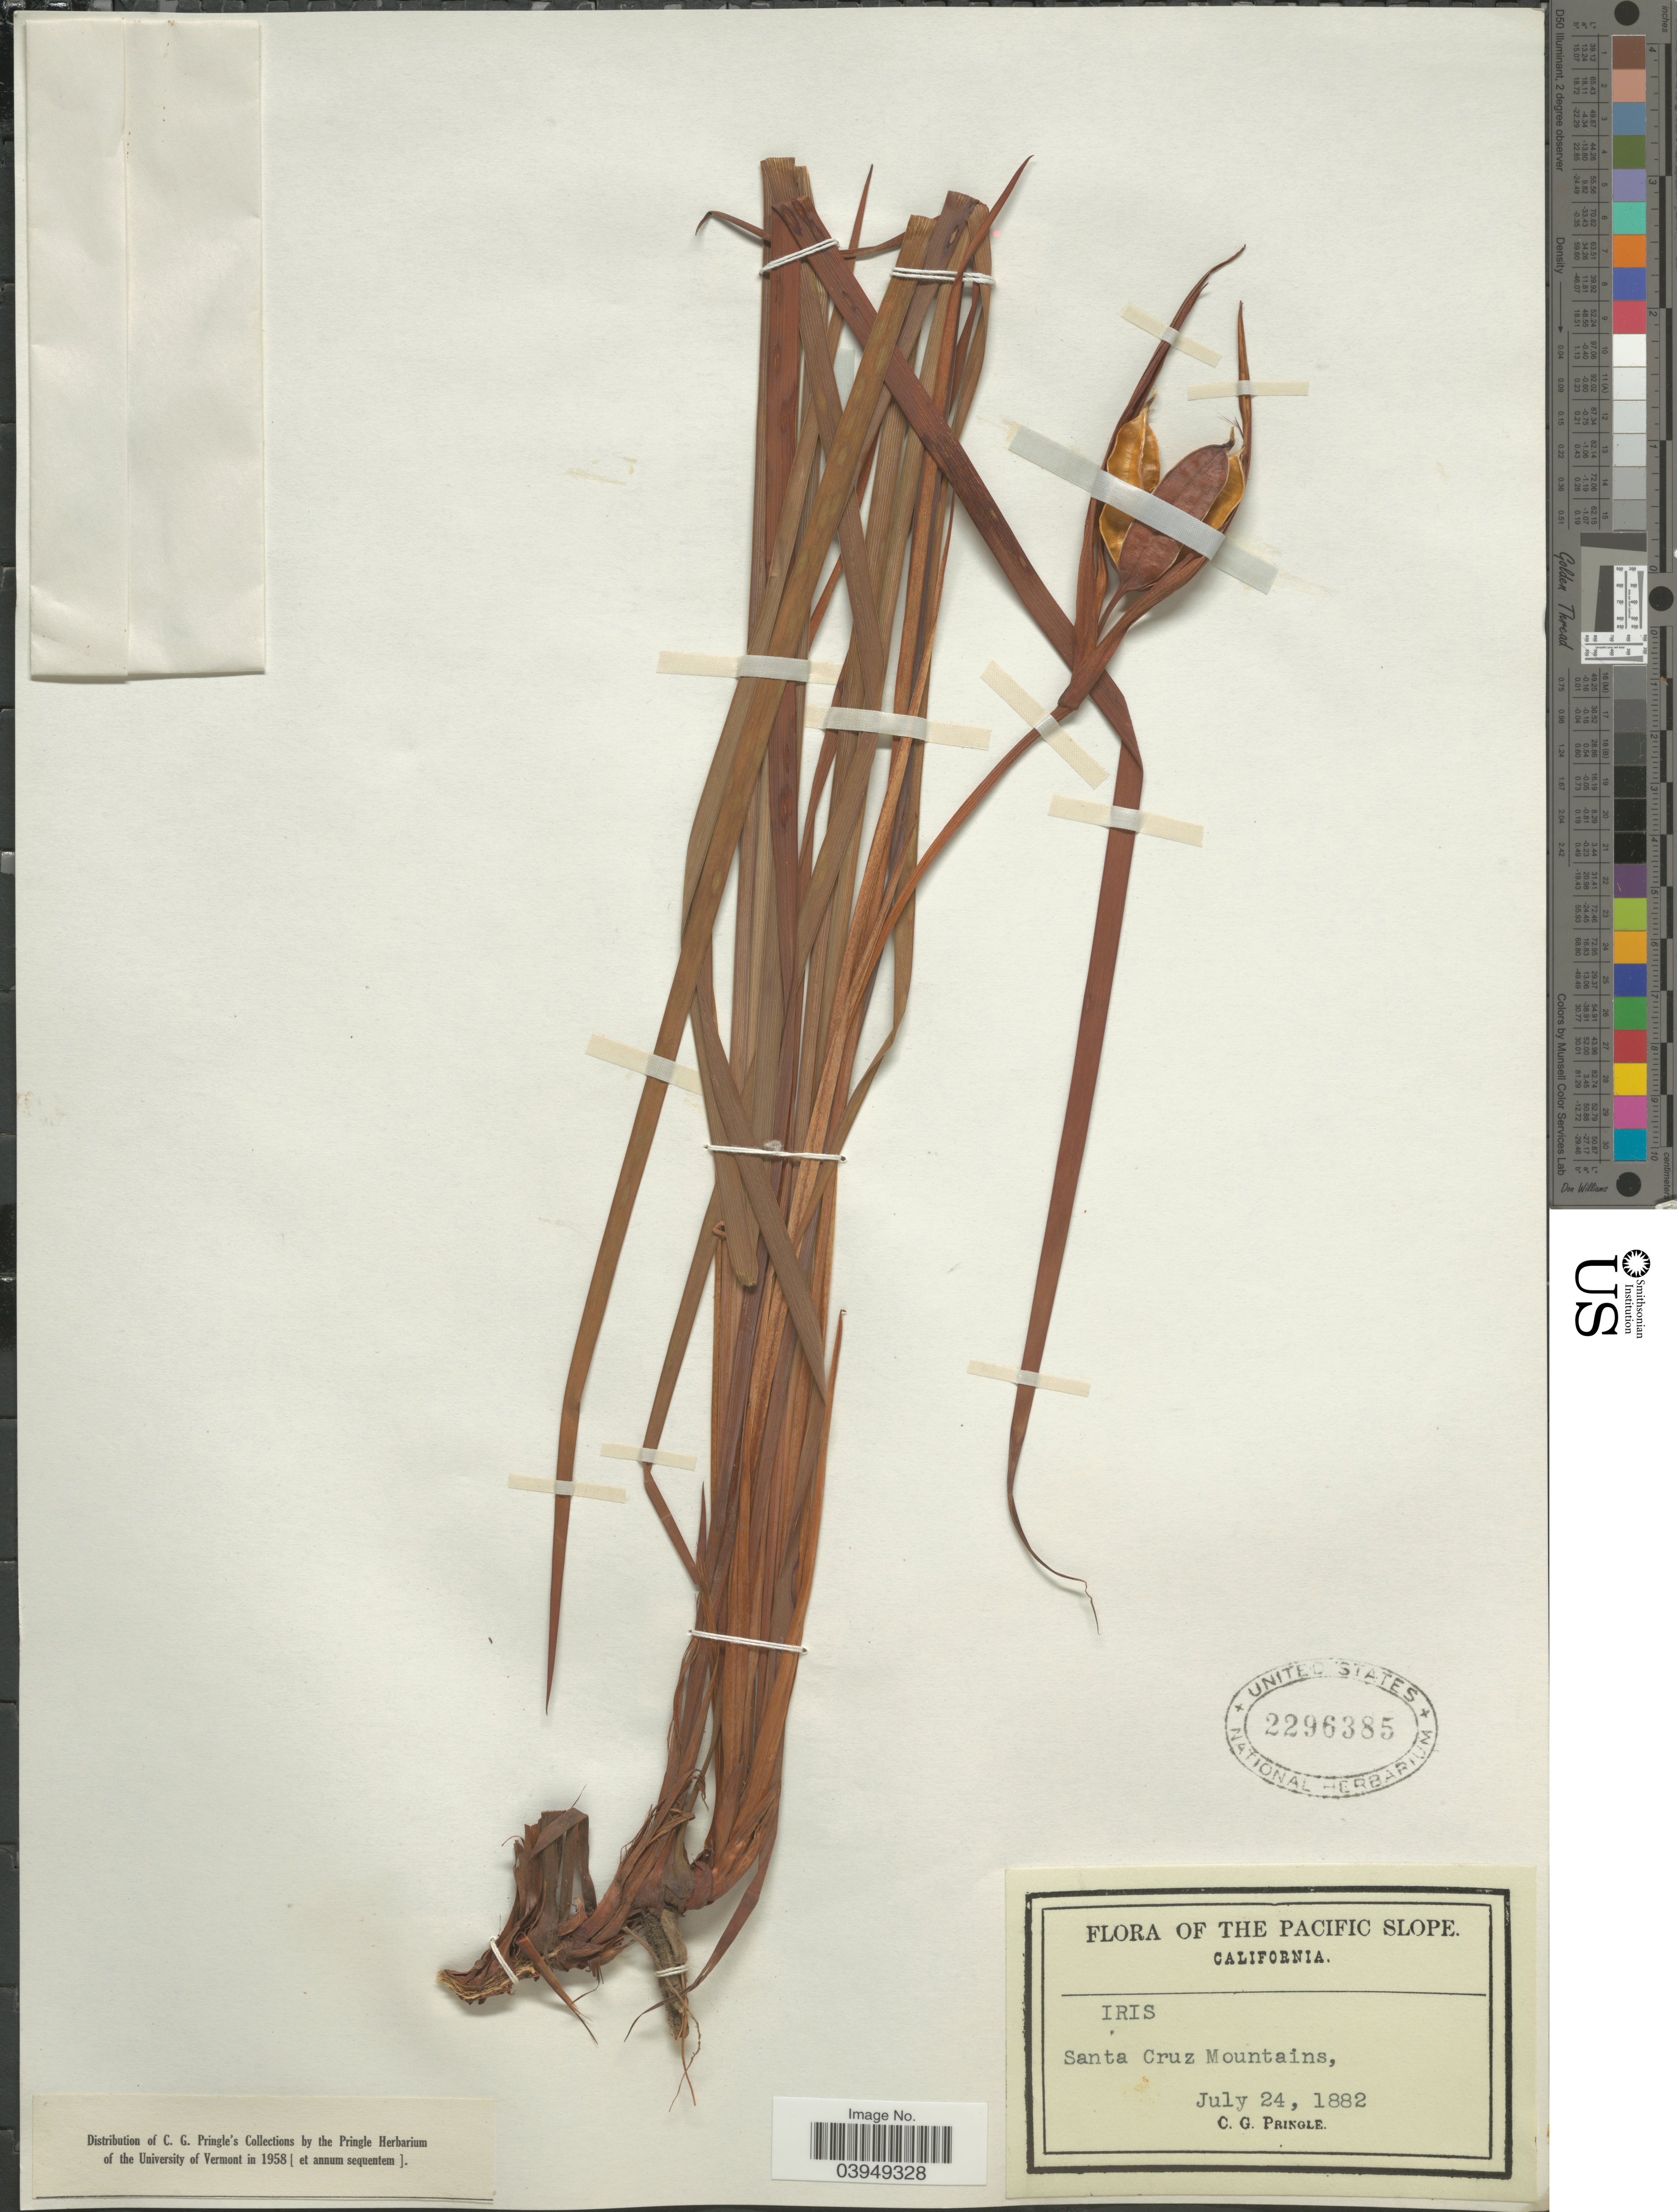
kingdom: Plantae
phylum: Tracheophyta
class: Liliopsida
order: Asparagales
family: Iridaceae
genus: Iris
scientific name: Iris sp.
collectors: C. G. Pringle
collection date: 1882-07-24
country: United States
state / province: California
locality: The Pacific Slope. Santa Cruz Mountains.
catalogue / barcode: US 2296385